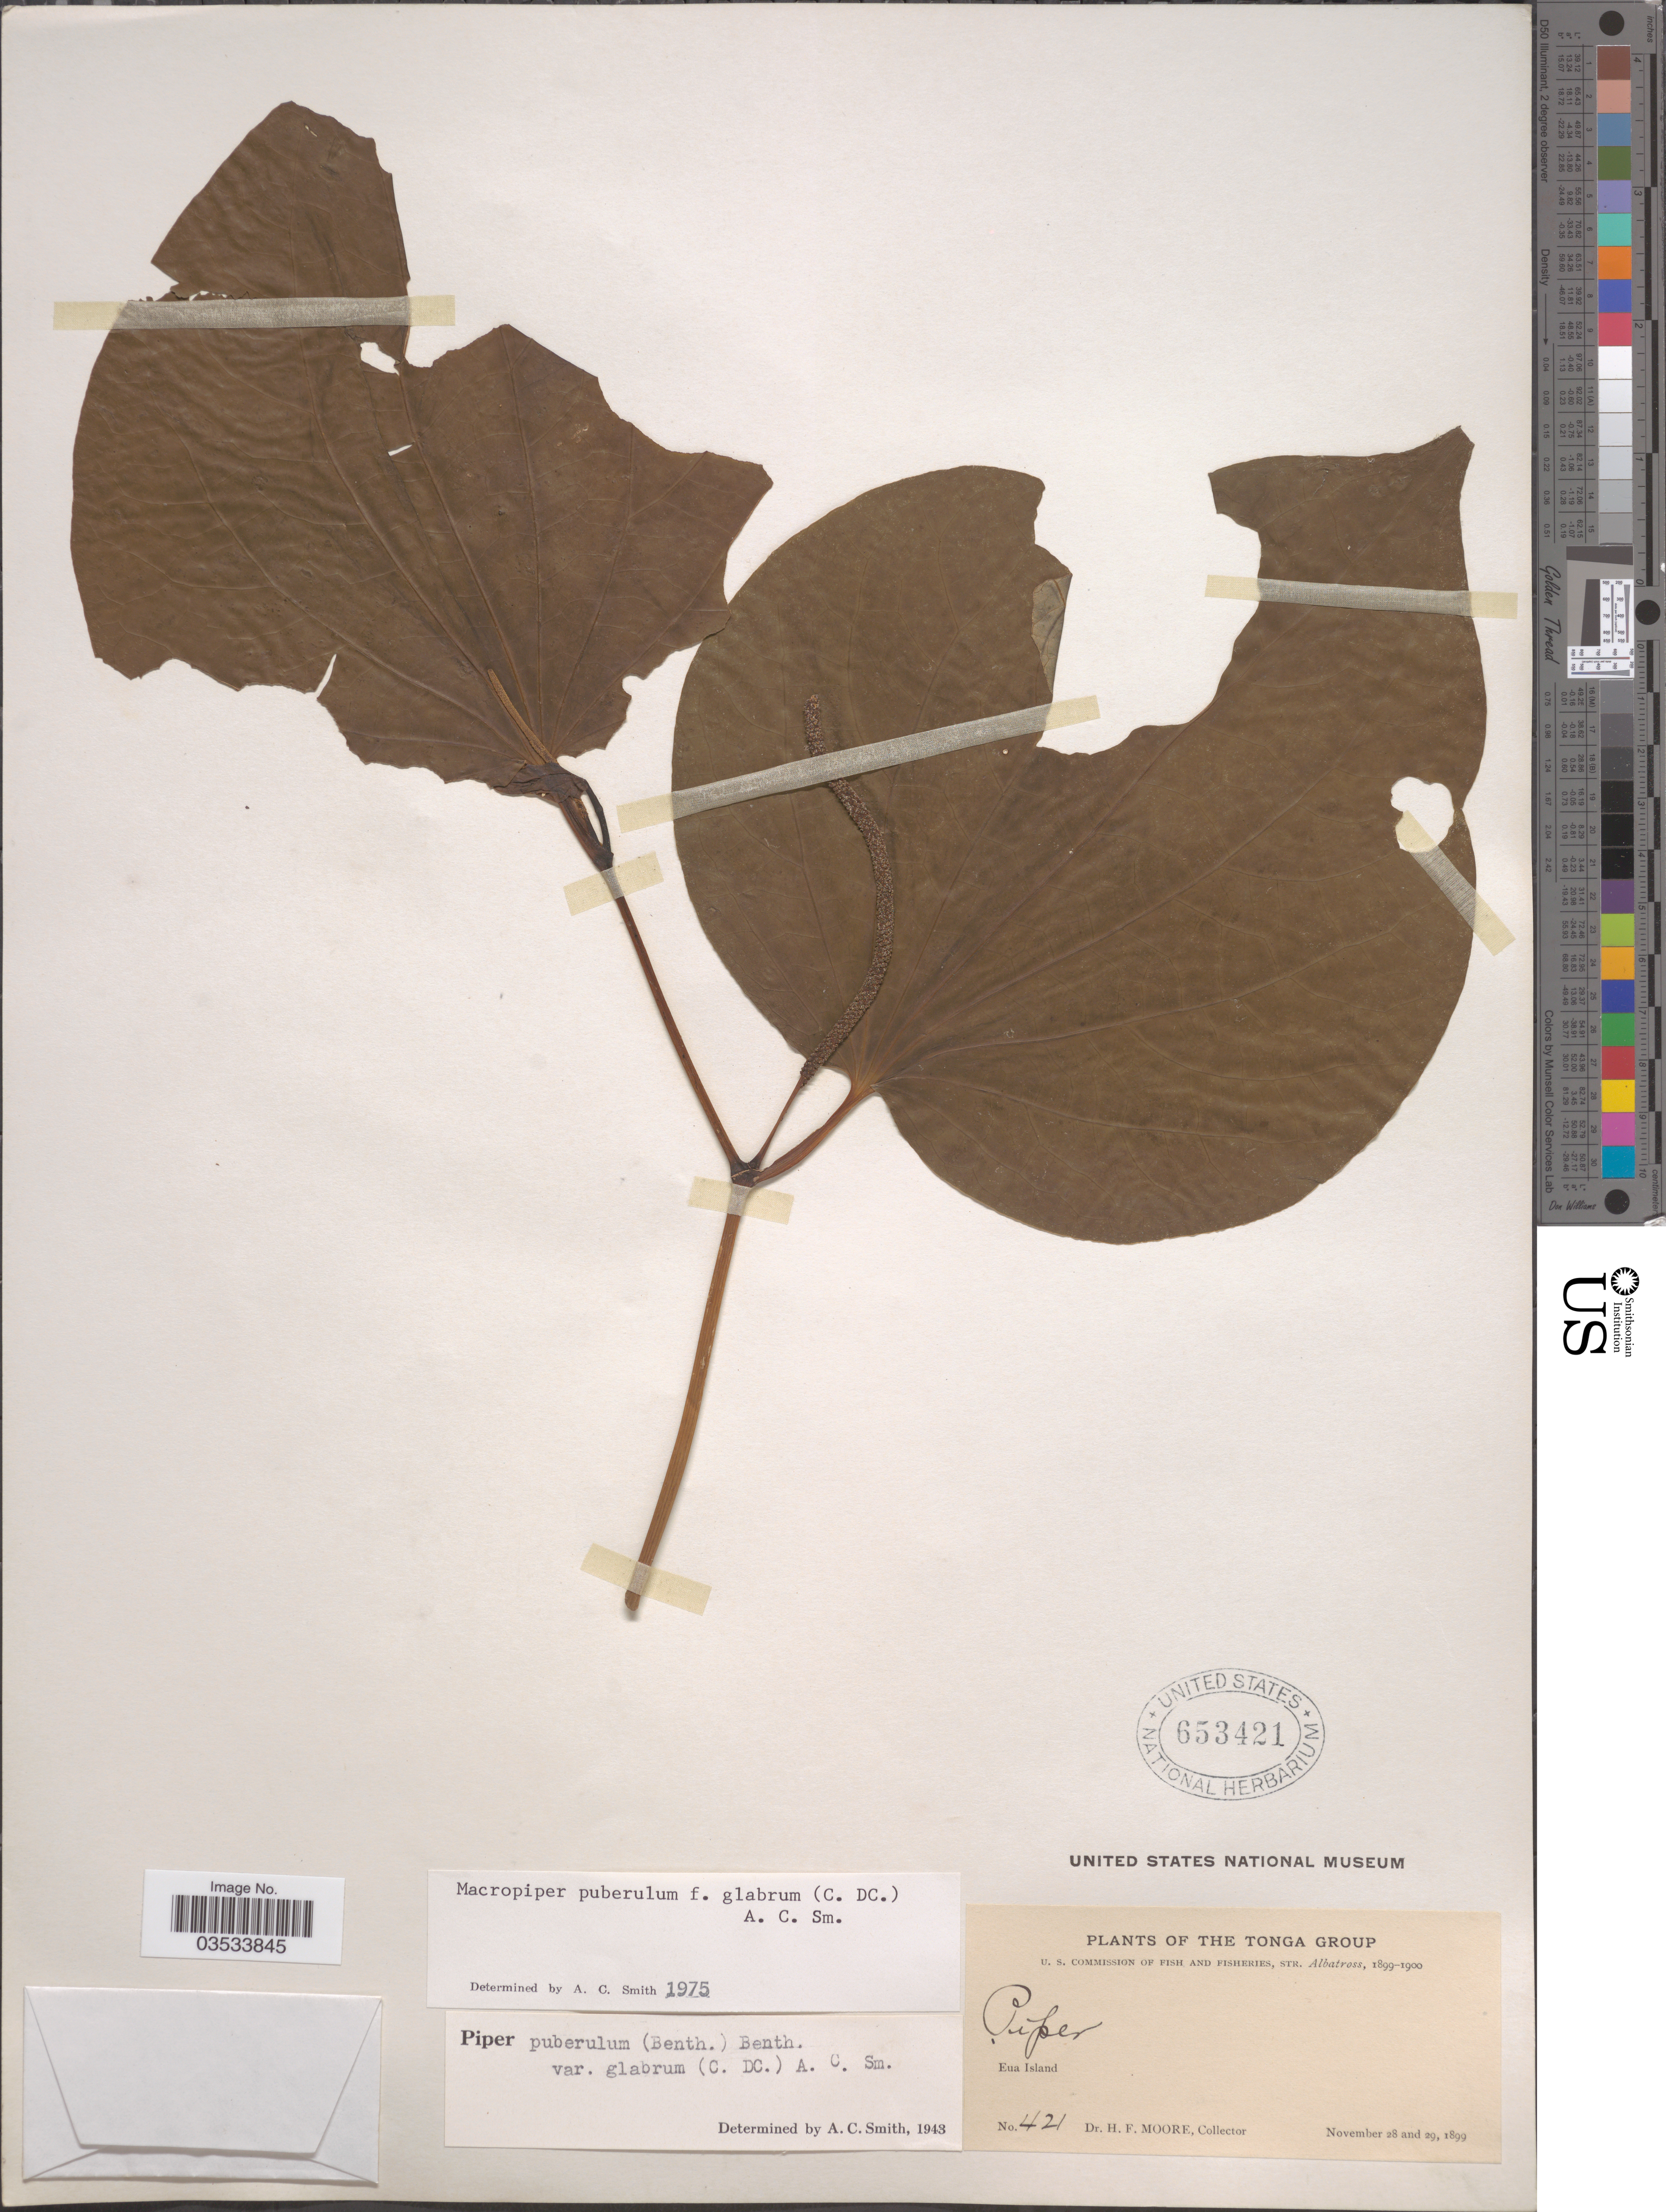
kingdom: Plantae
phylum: Tracheophyta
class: Magnoliopsida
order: Piperales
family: Piperaceae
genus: Piper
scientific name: Piper puberulum var. glabrum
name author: (C. DC.) C.A. Sm.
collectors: H. F. Moore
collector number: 421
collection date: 1899-11-28/1899-11-29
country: Tonga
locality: The Tonga Group. Eua Island.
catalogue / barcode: US 653421